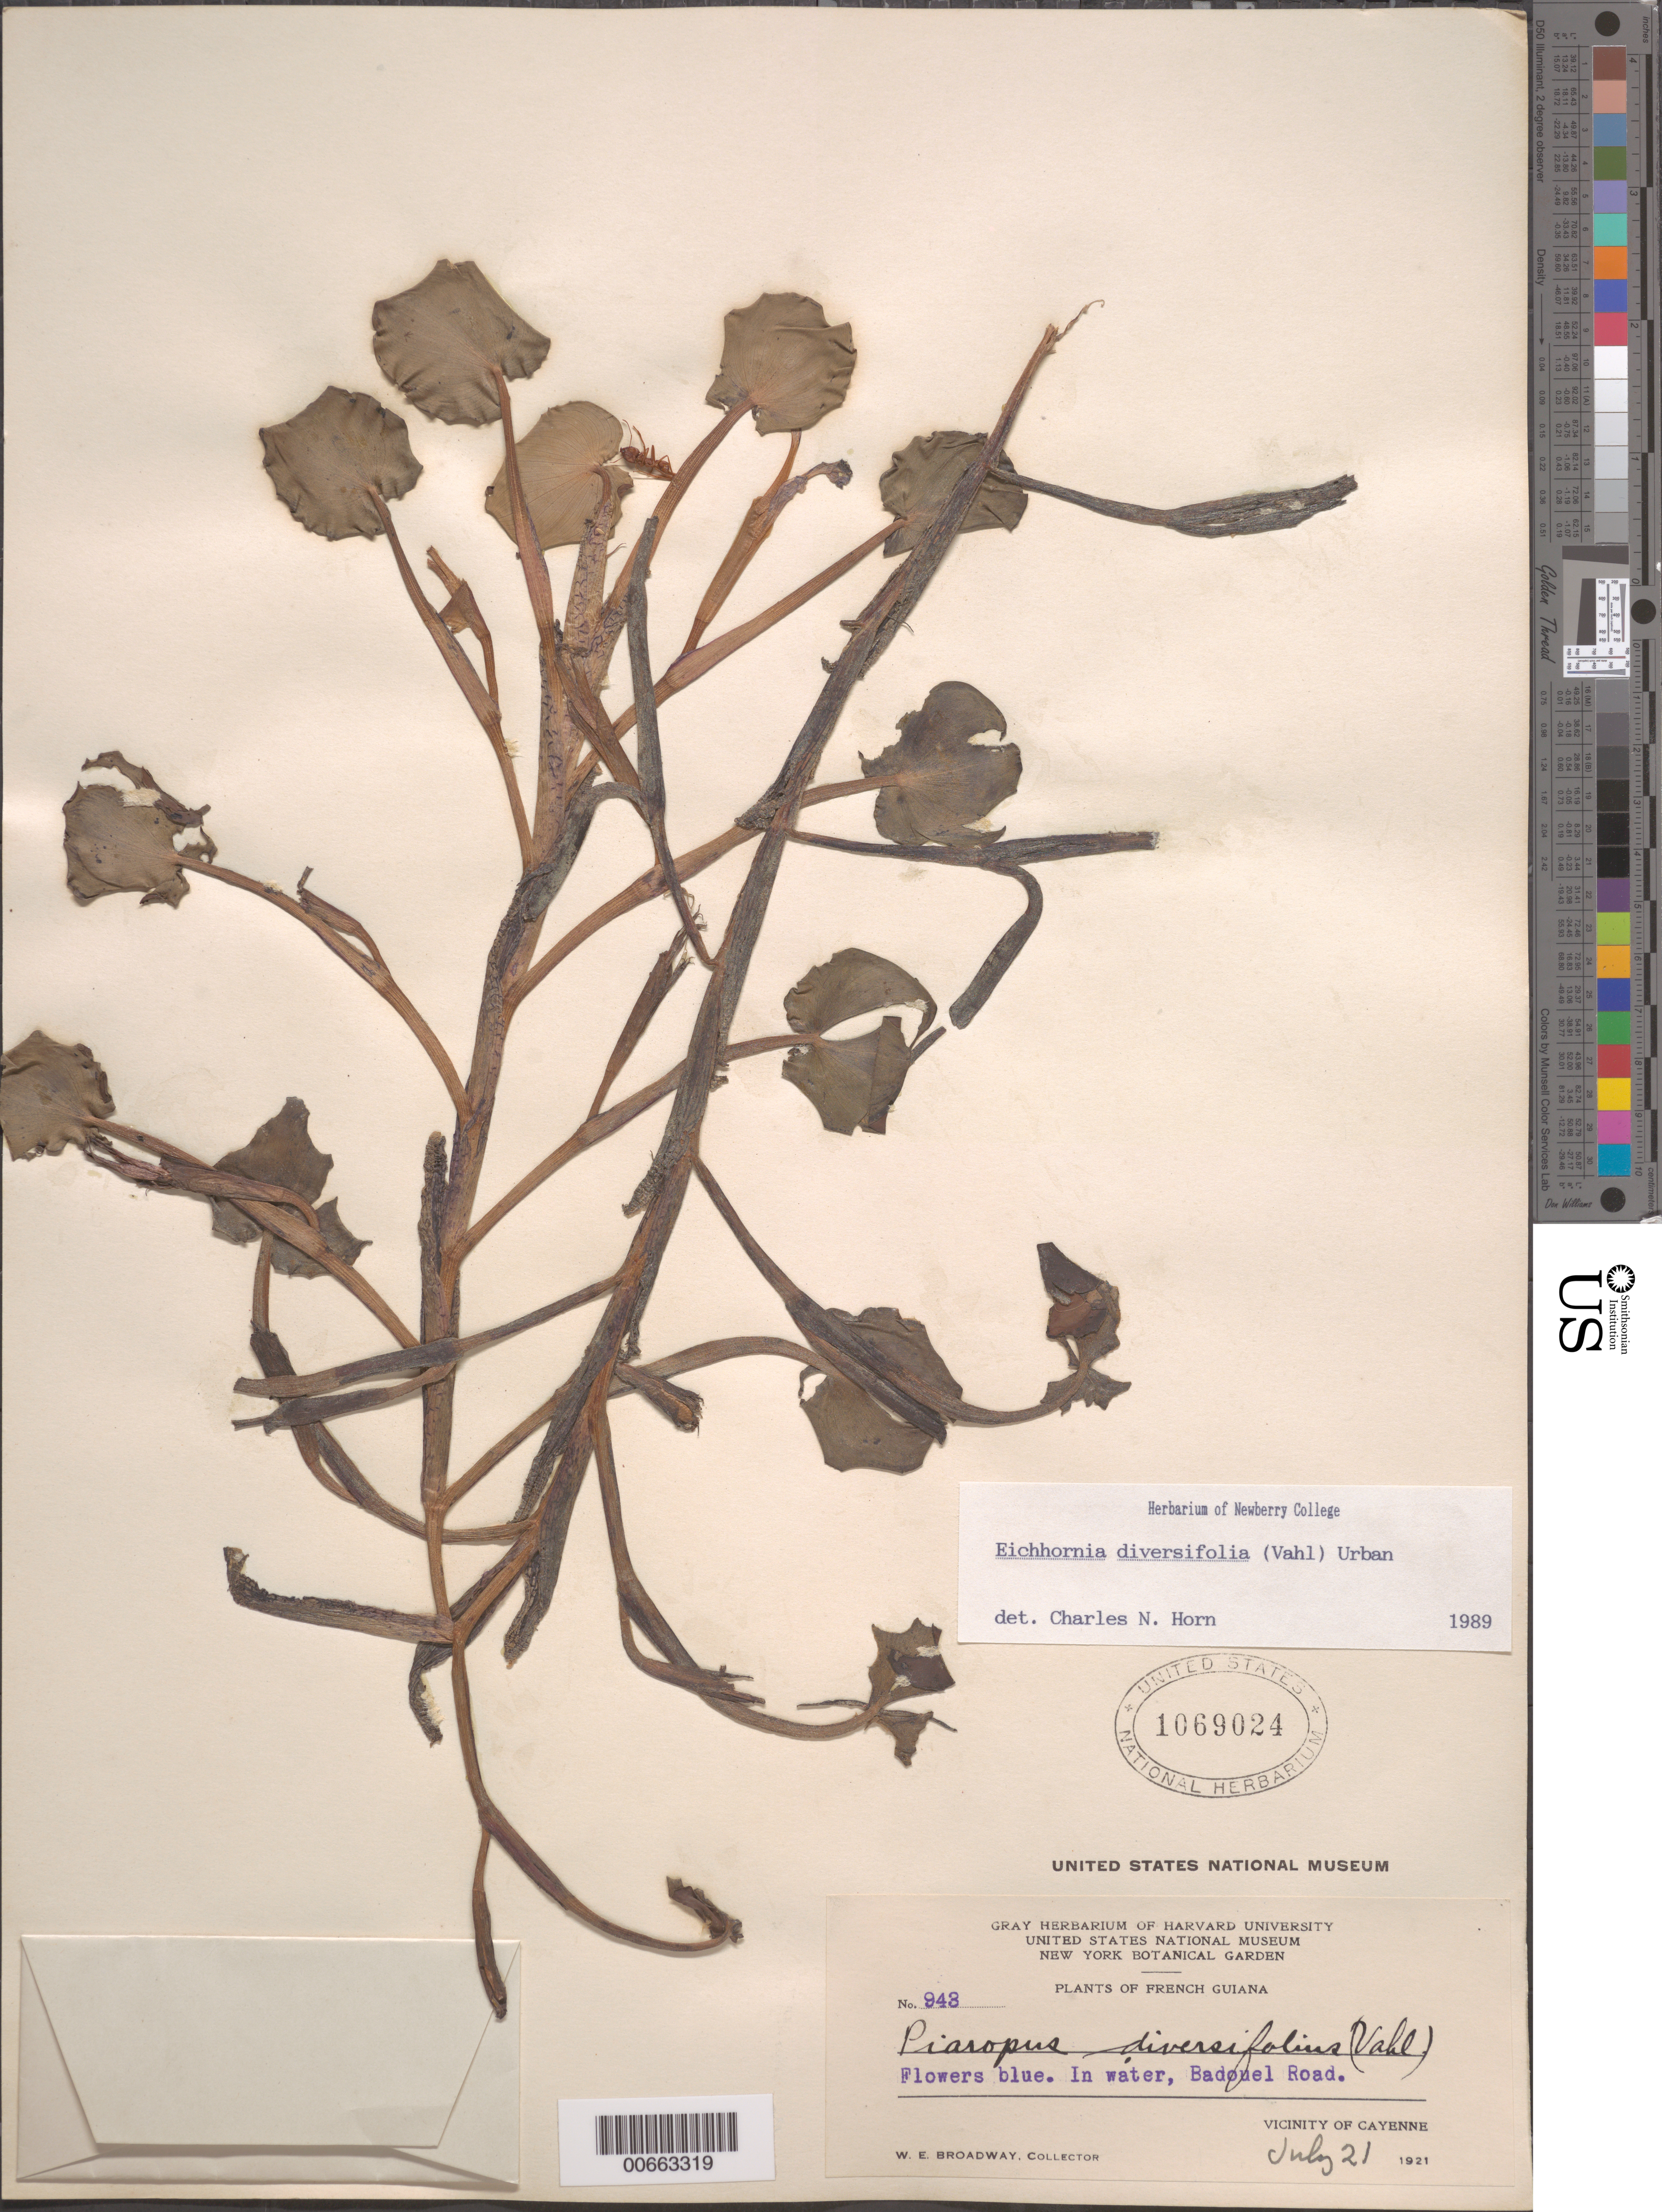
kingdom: Plantae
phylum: Tracheophyta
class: Liliopsida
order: Commelinales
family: Pontederiaceae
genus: Eichhornia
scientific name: Eichhornia diversifolia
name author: (Vahl) Urb.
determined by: Horn, Charles N.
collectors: W. E. Broadway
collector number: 943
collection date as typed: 21-Jul-21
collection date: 1921-07-21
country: French Guiana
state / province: Cayenne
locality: Cayenne, Badoeul Road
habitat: In water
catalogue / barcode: US 1069024